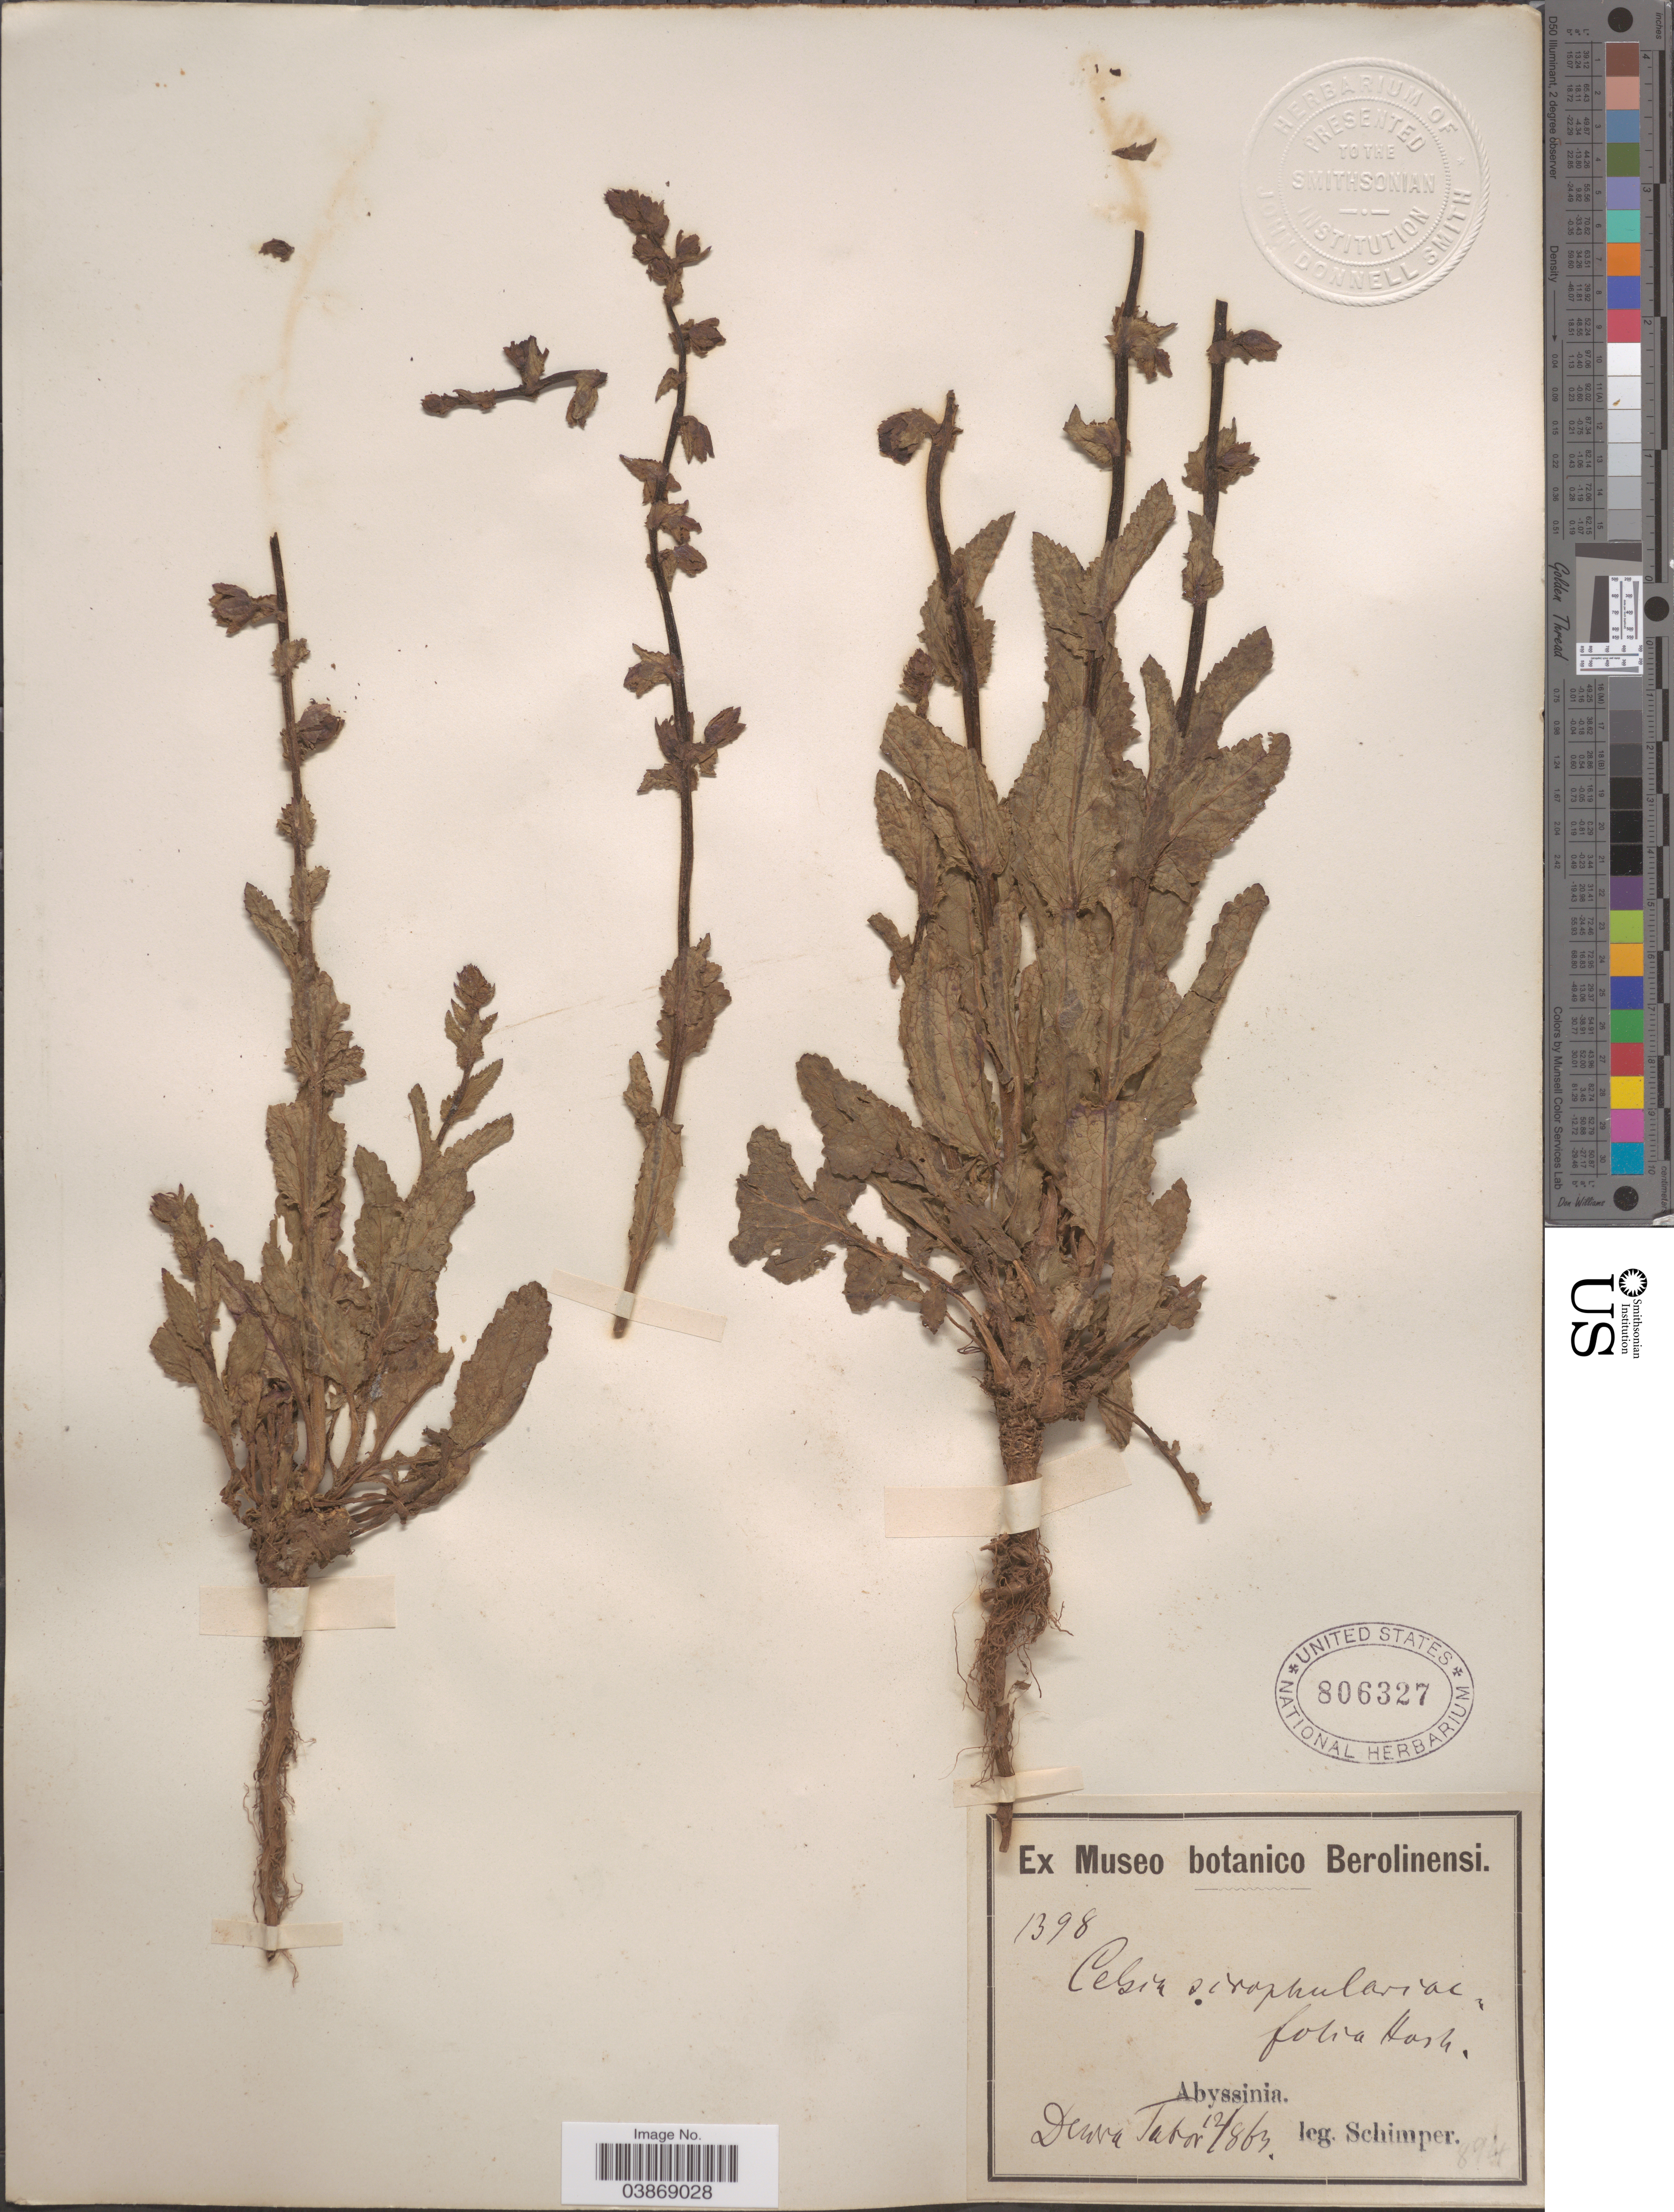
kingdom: Plantae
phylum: Tracheophyta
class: Magnoliopsida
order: Lamiales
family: Scrophulariaceae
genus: Celsia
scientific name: Celsia scrophulariifolia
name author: Hochst. & Murb.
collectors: -. Schimper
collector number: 1398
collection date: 1863-12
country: Ethiopia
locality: Abyssinia. Devra Tabor.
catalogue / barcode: US 806327